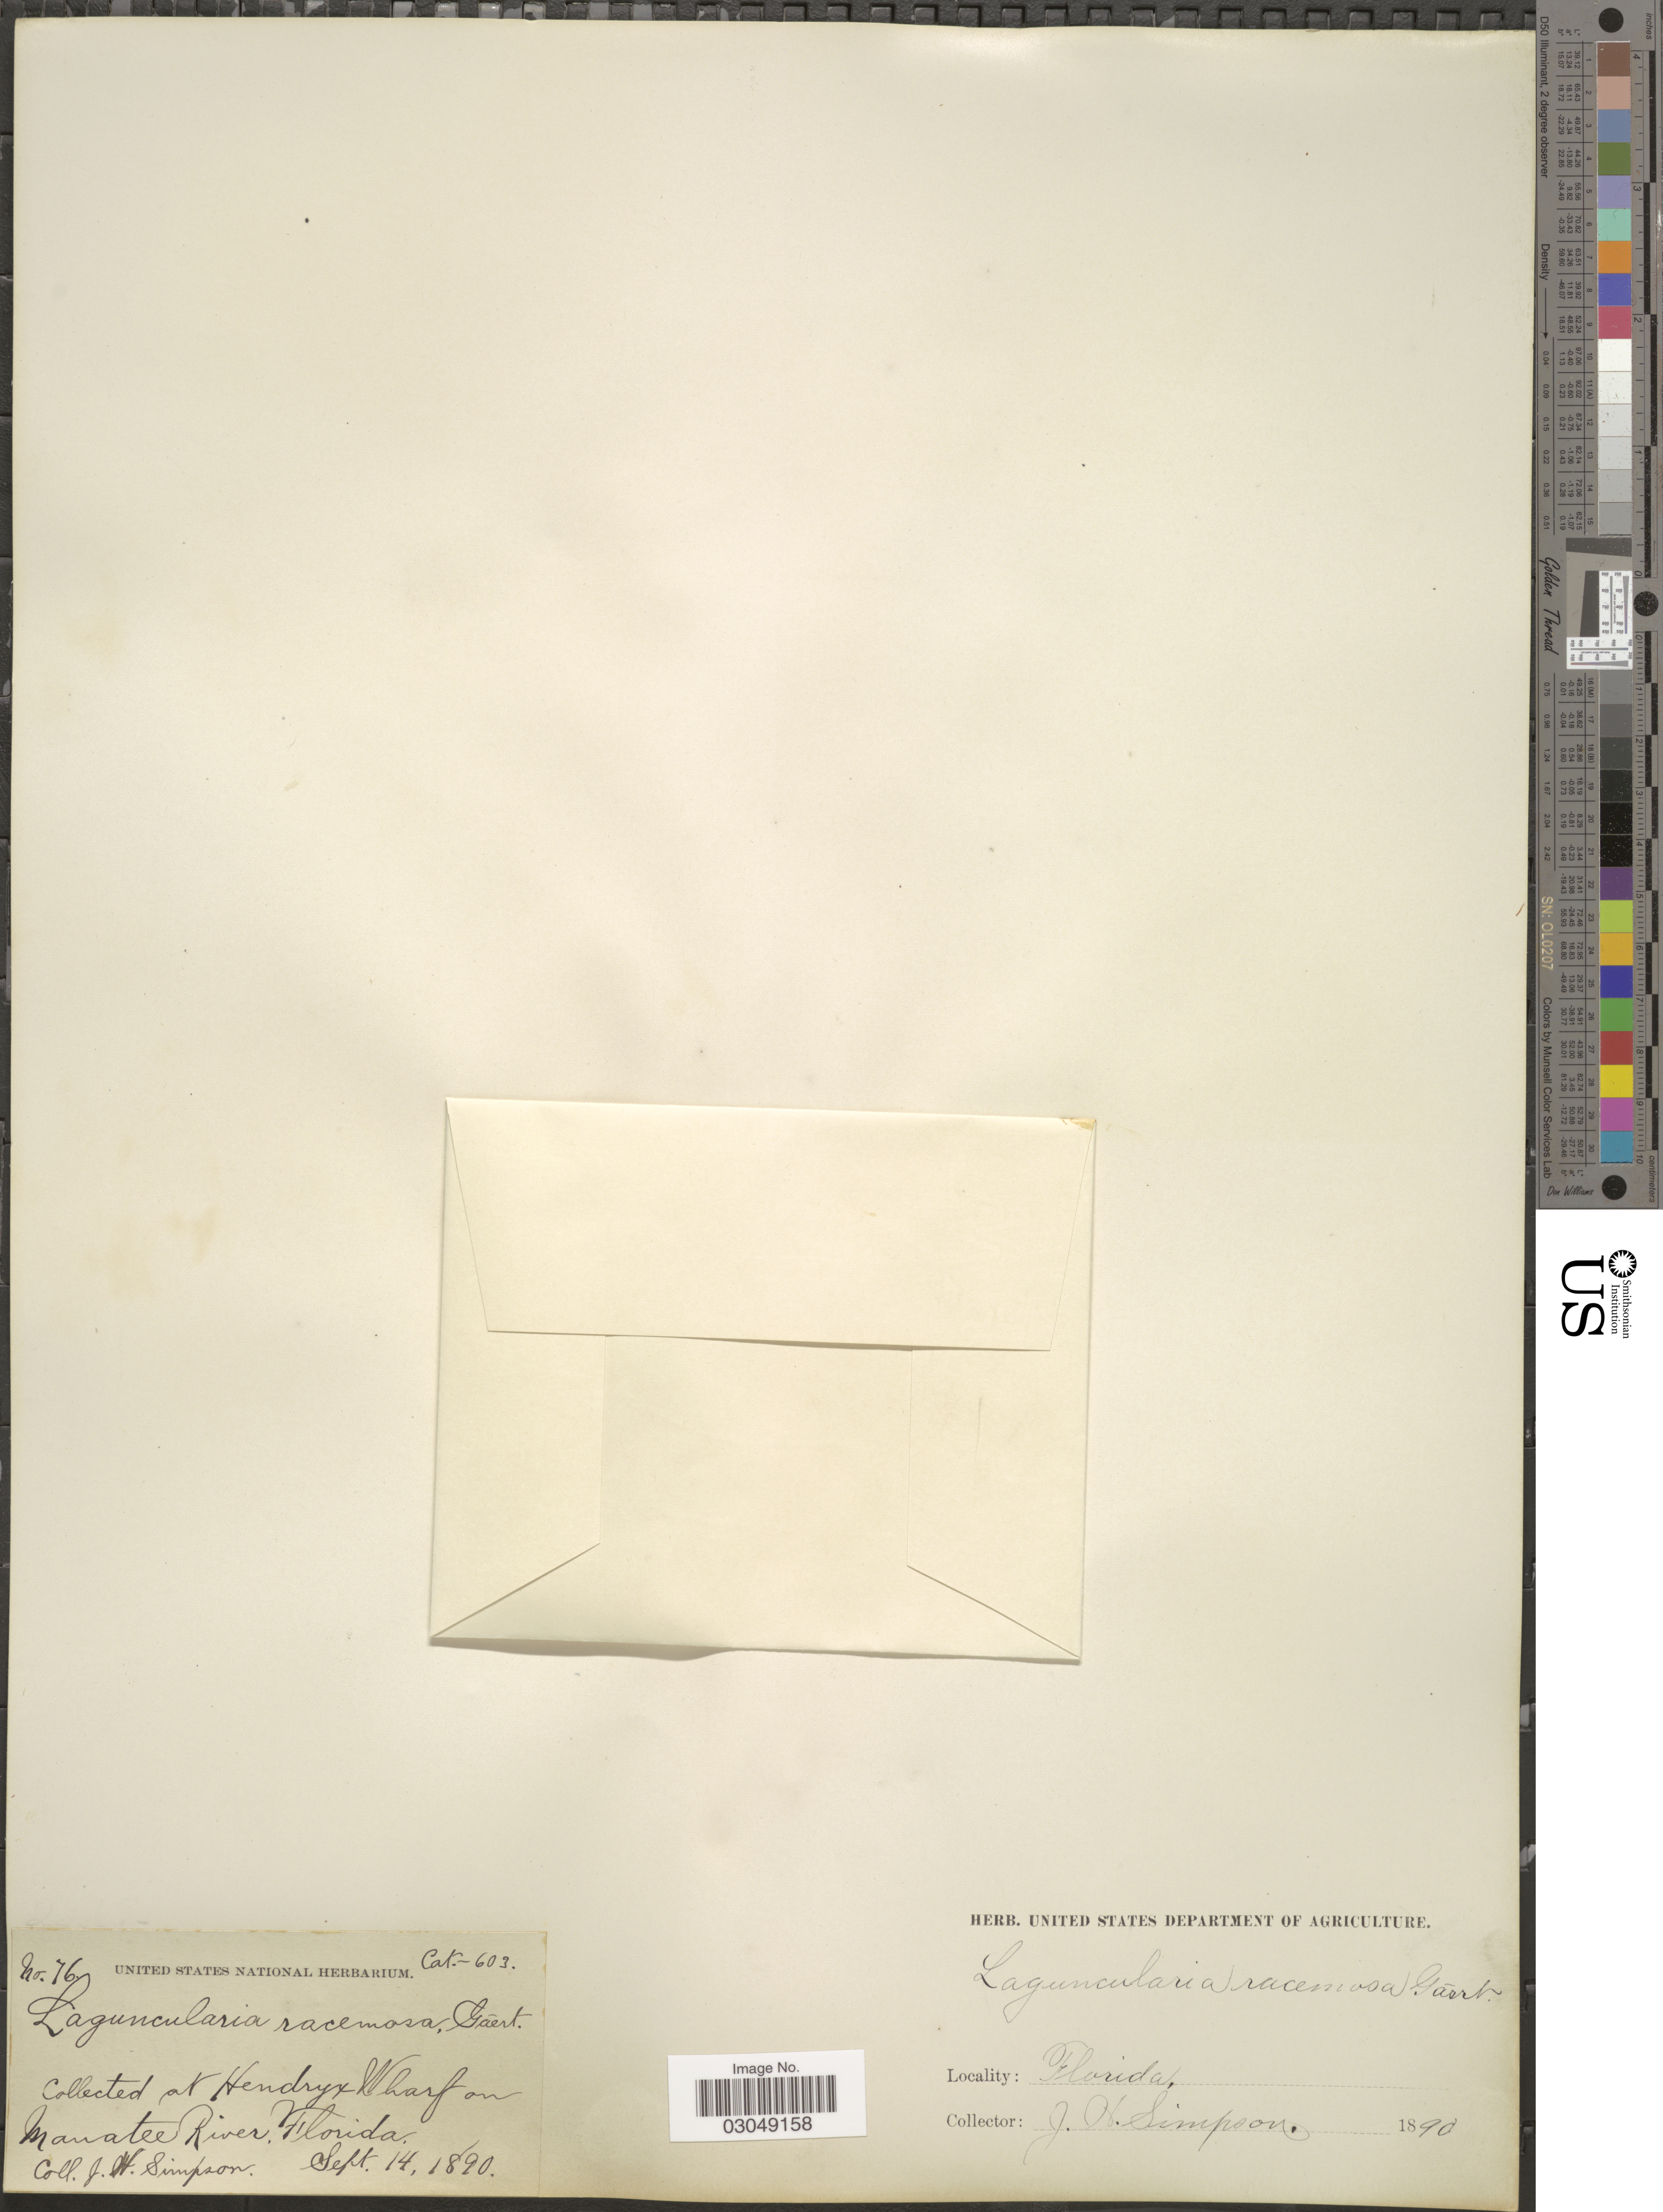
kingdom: Plantae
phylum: Tracheophyta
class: Magnoliopsida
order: Myrtales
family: Combretaceae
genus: Laguncularia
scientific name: Laguncularia racemosa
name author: (L.) C.F. Gaertn.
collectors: J. H. Simpson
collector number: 76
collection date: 1890-09-14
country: United States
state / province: Florida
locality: Hendryx Wharton, Manatee River.